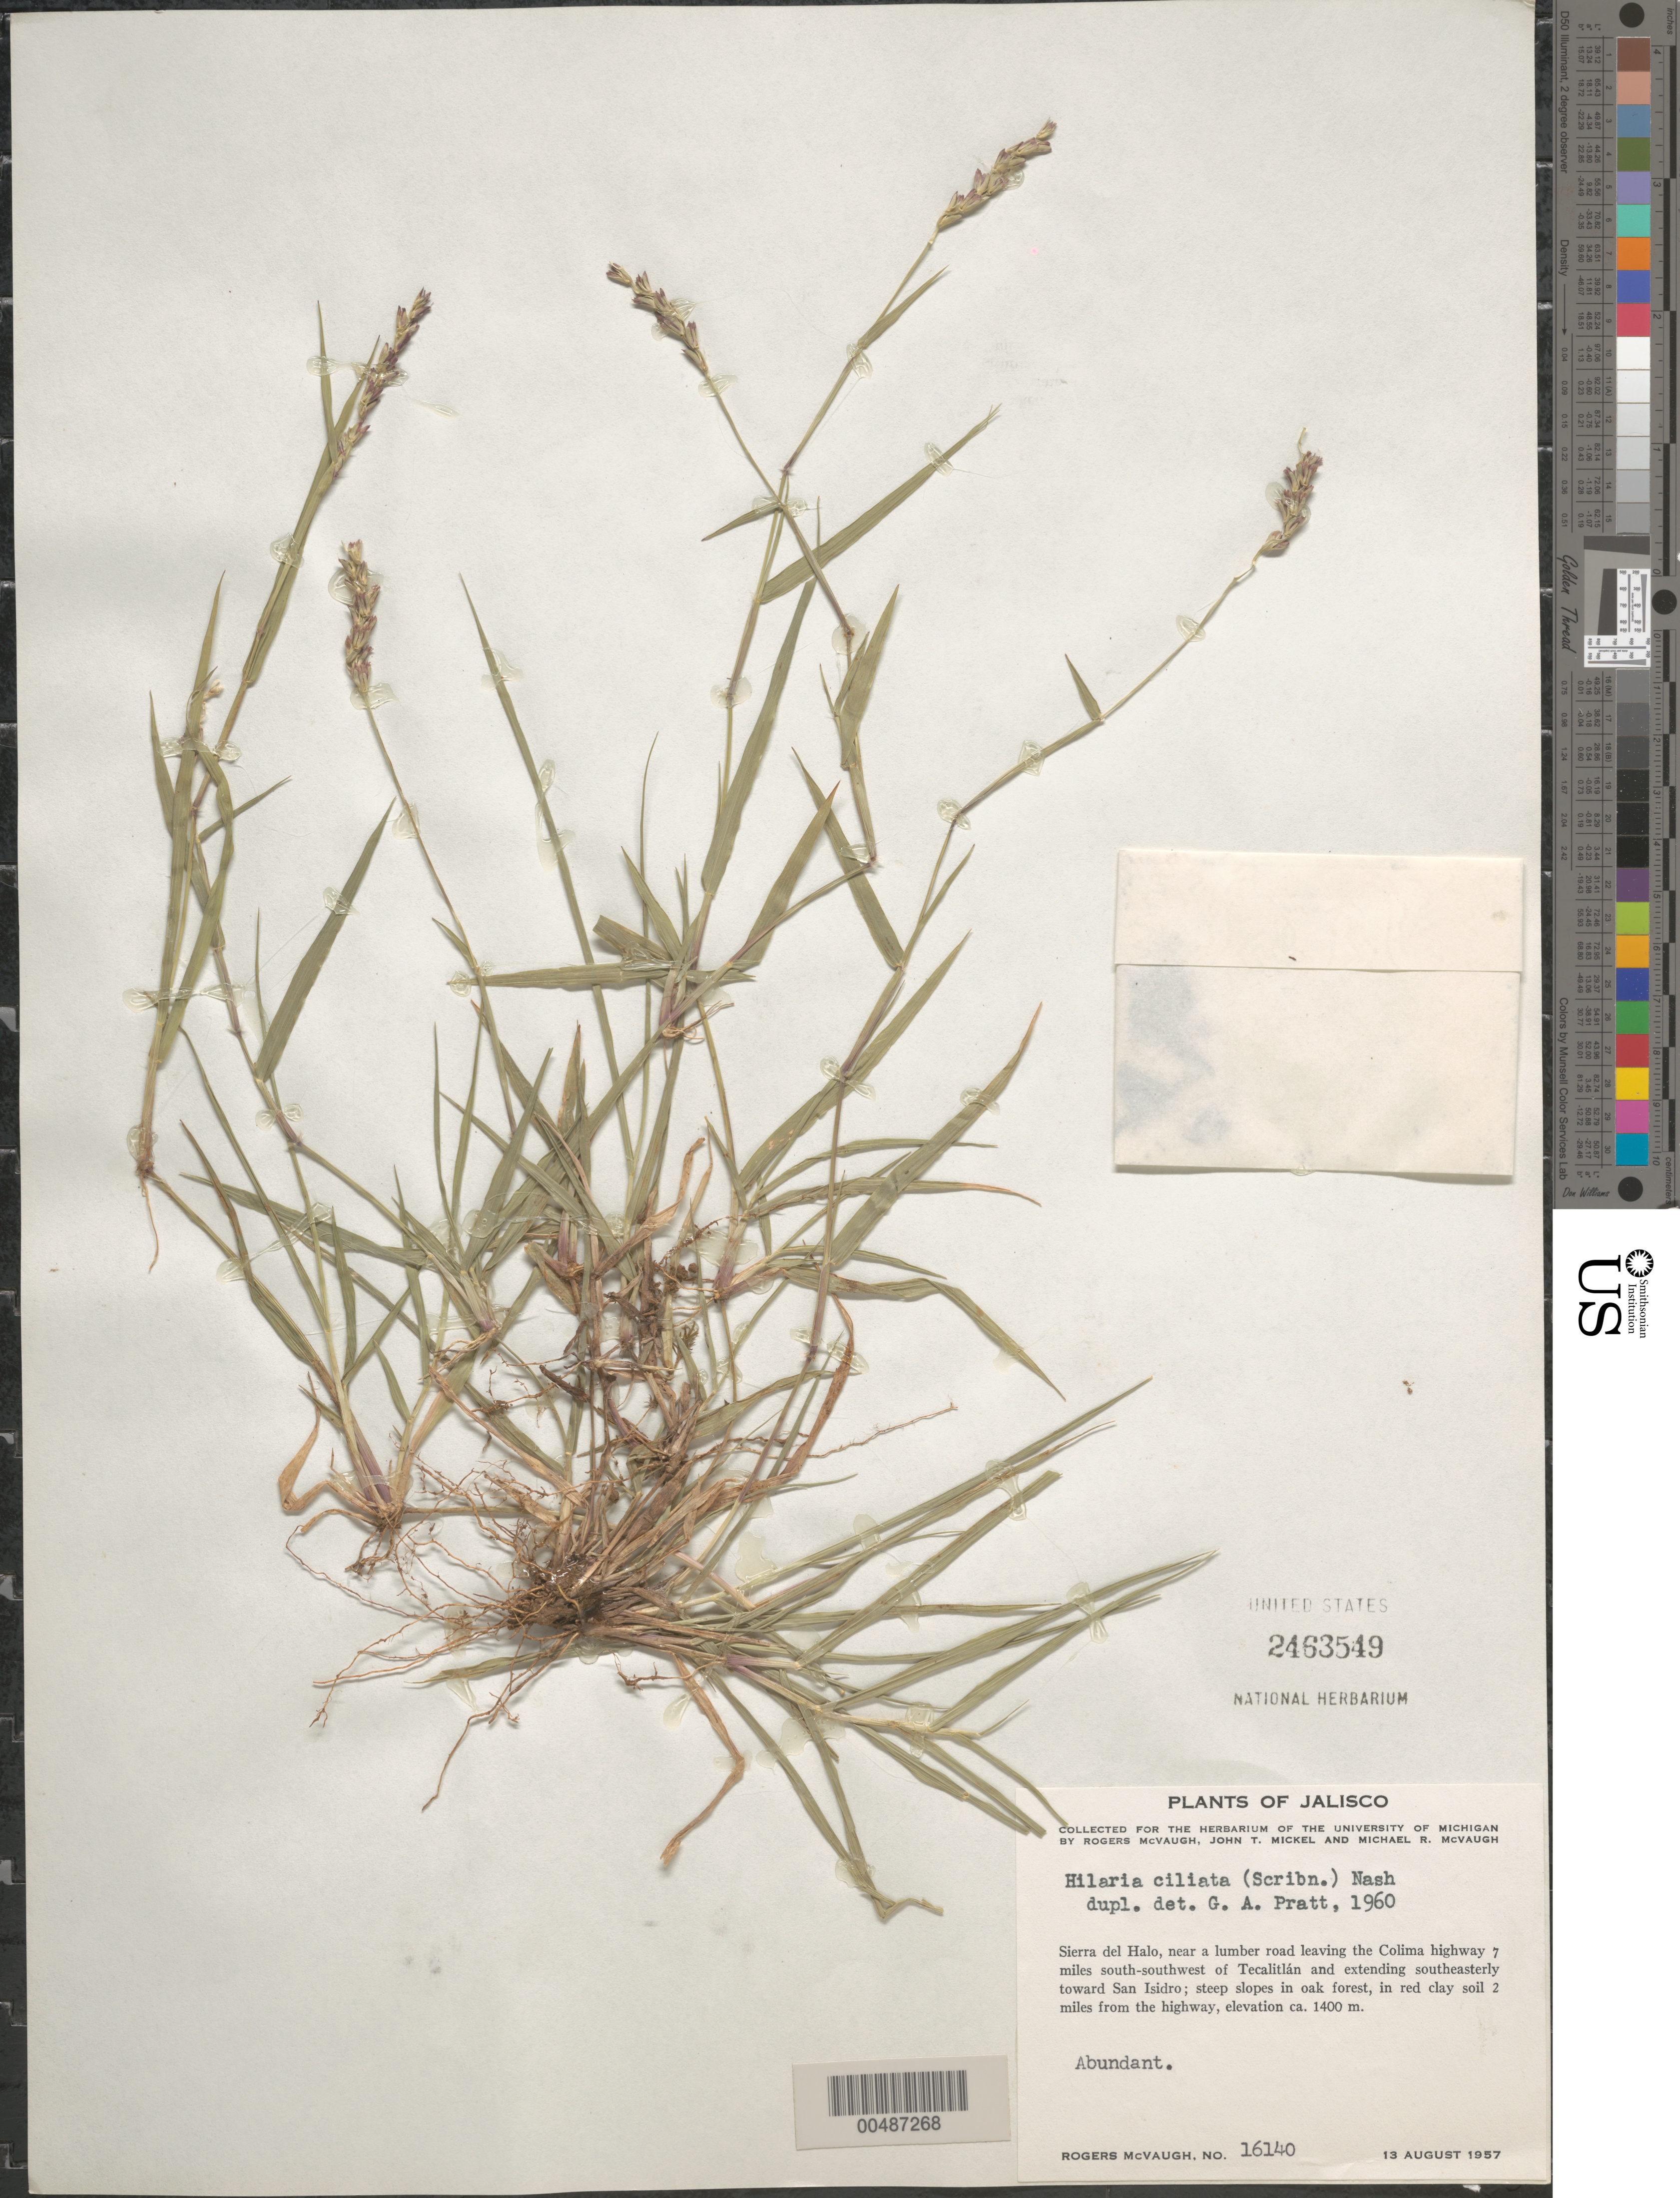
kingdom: Plantae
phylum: Tracheophyta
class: Liliopsida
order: Poales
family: Poaceae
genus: Hilaria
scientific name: Hilaria ciliata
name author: (Scribn.) Nash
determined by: Pratt, G. A.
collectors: R. McVaugh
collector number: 16140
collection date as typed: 13 Aug 1957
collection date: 1957-08-13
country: Mexico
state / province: Jalisco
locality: Sierra del Halo, near a lumber rd leaving the Colima hwy 7 mi SSW of Tecalitlán & extending SE toward San Isidro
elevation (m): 1400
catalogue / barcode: US 2463549